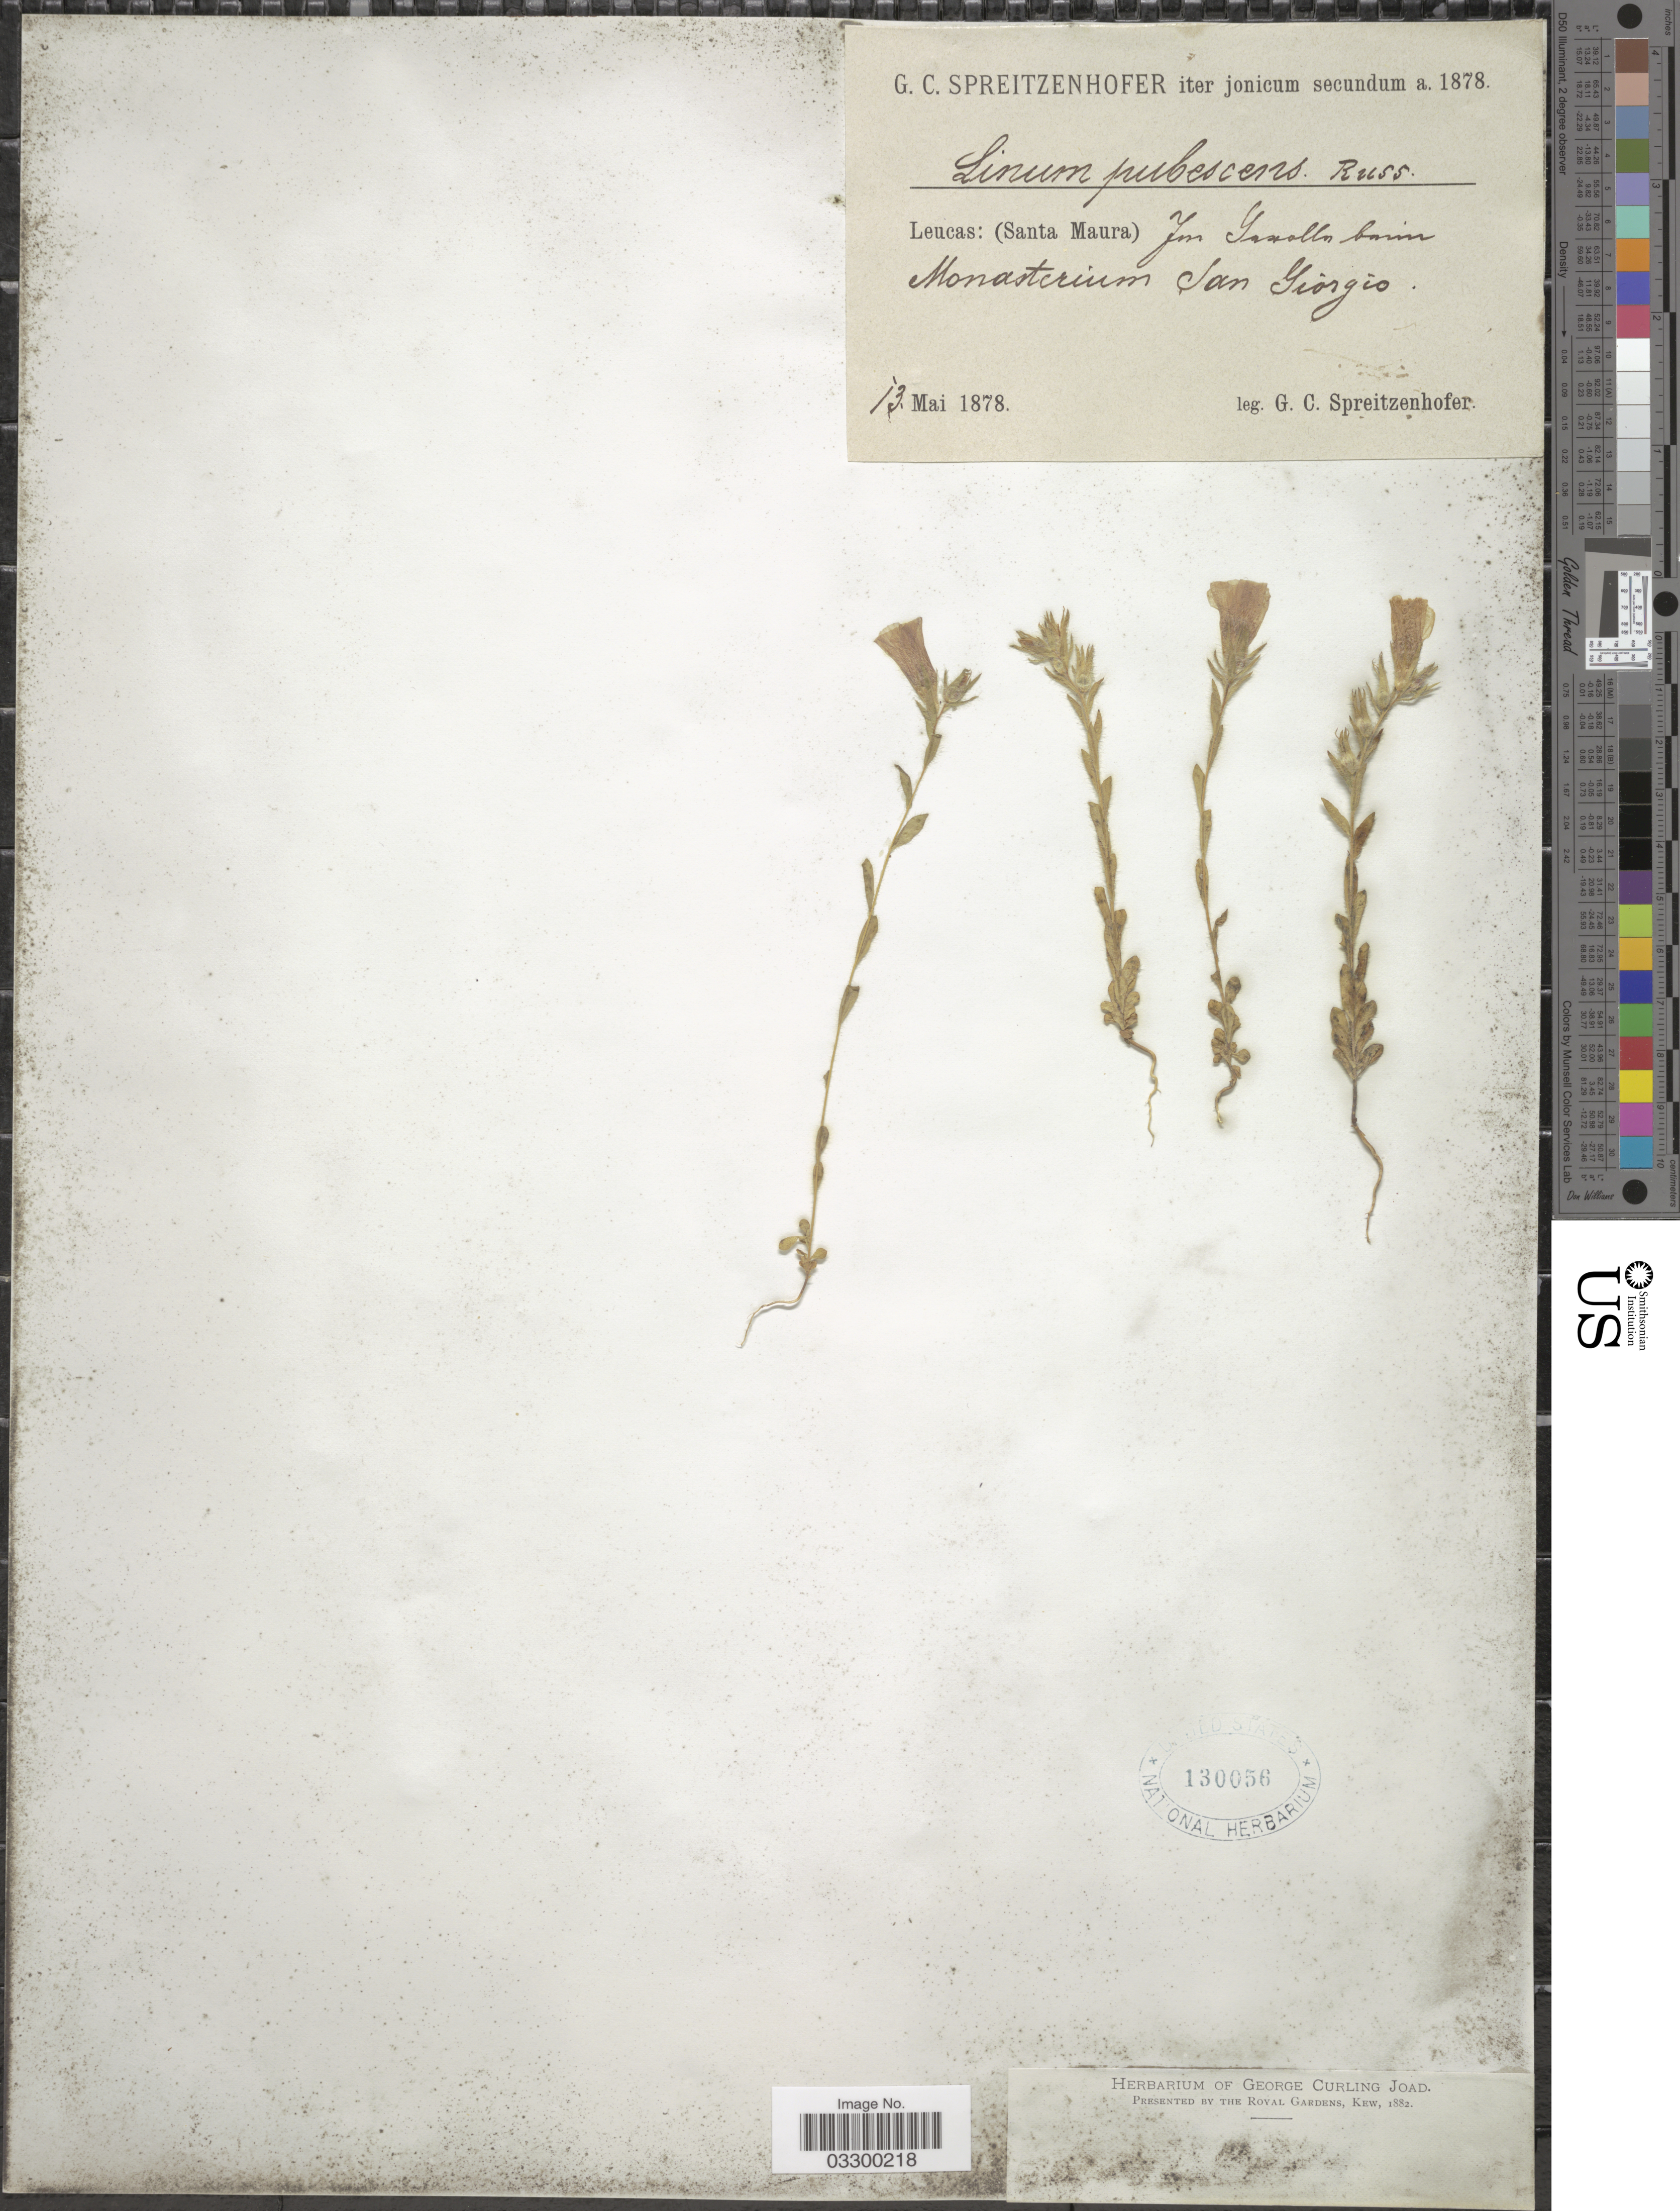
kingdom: Plantae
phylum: Tracheophyta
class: Magnoliopsida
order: Malpighiales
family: Linaceae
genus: Linum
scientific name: Linum pubescens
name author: (Sol.) Banks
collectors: G. Spreitzenhofer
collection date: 1878-05-13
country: Greece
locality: Leucas: (Santa Maura), Im Gavolla beim Monasterium San Giorgio.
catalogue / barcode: US 130056